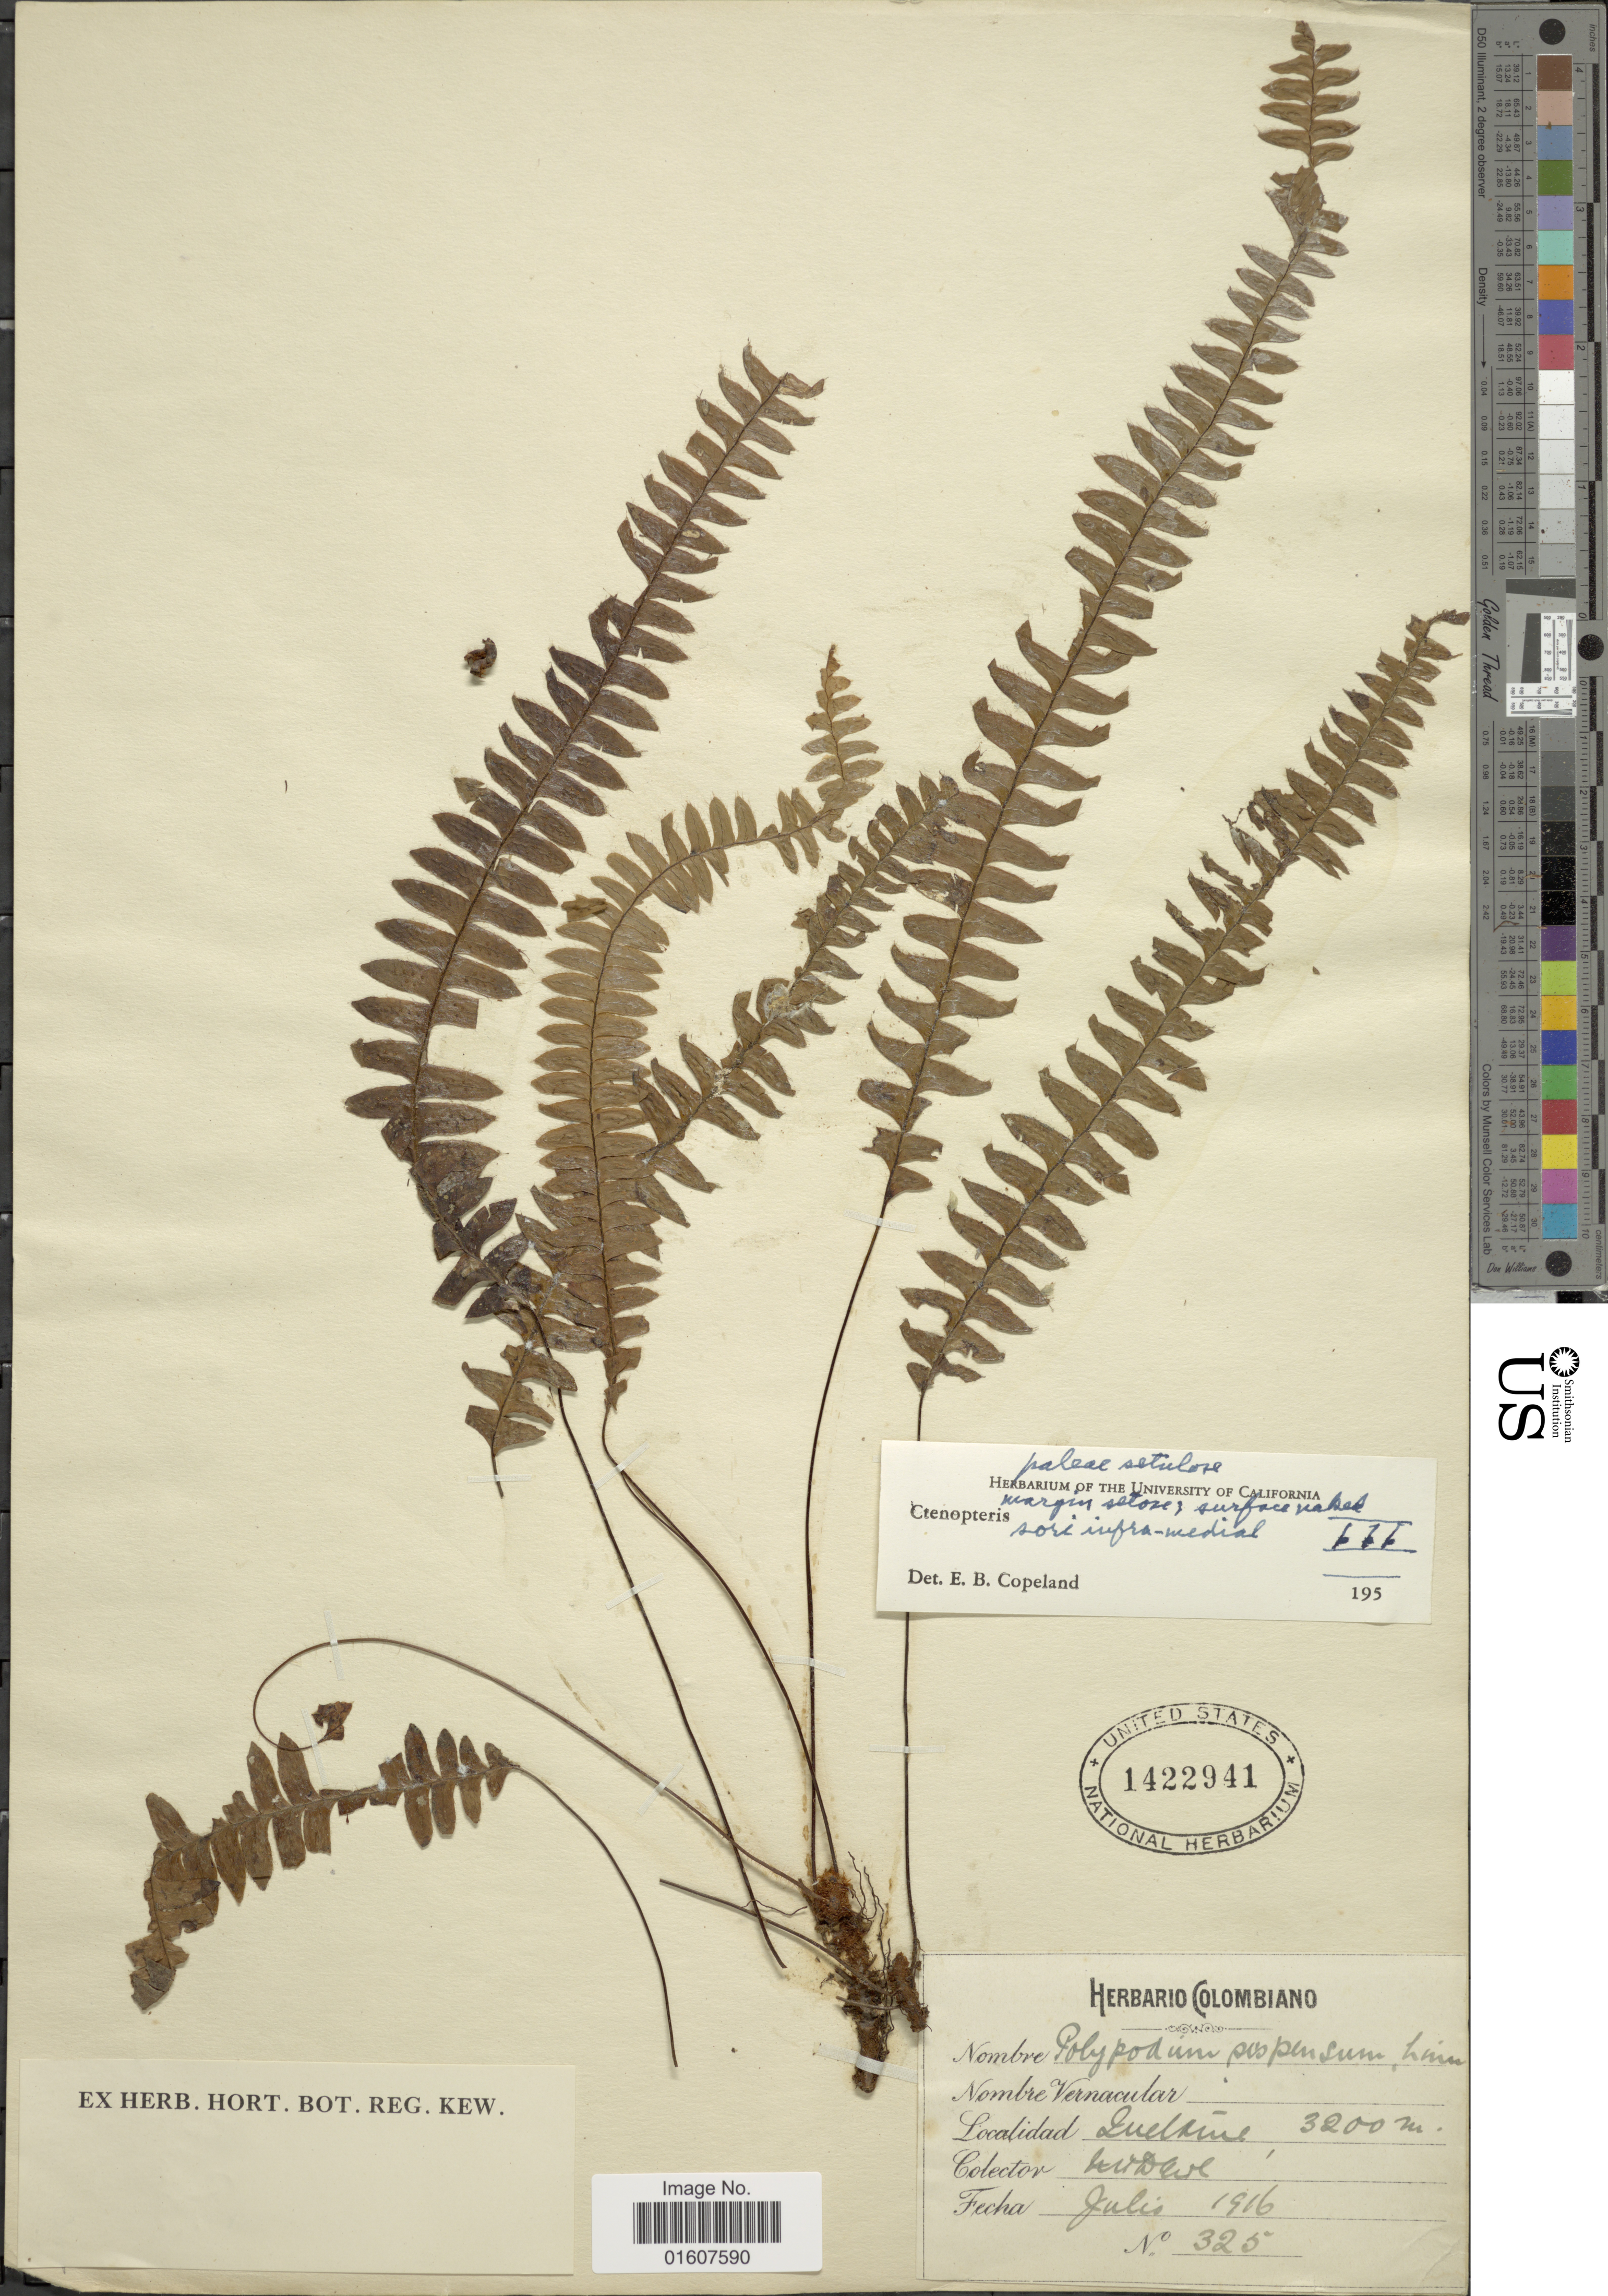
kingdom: Plantae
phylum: Tracheophyta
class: Polypodiopsida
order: Polypodiales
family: Polypodiaceae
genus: Terpsichore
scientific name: Terpsichore asplenifolia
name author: (L.) A.R. Sm.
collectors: M. T. Dawe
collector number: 325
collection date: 1916-07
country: Colombia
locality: Quetame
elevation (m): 3200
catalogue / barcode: US 1422941